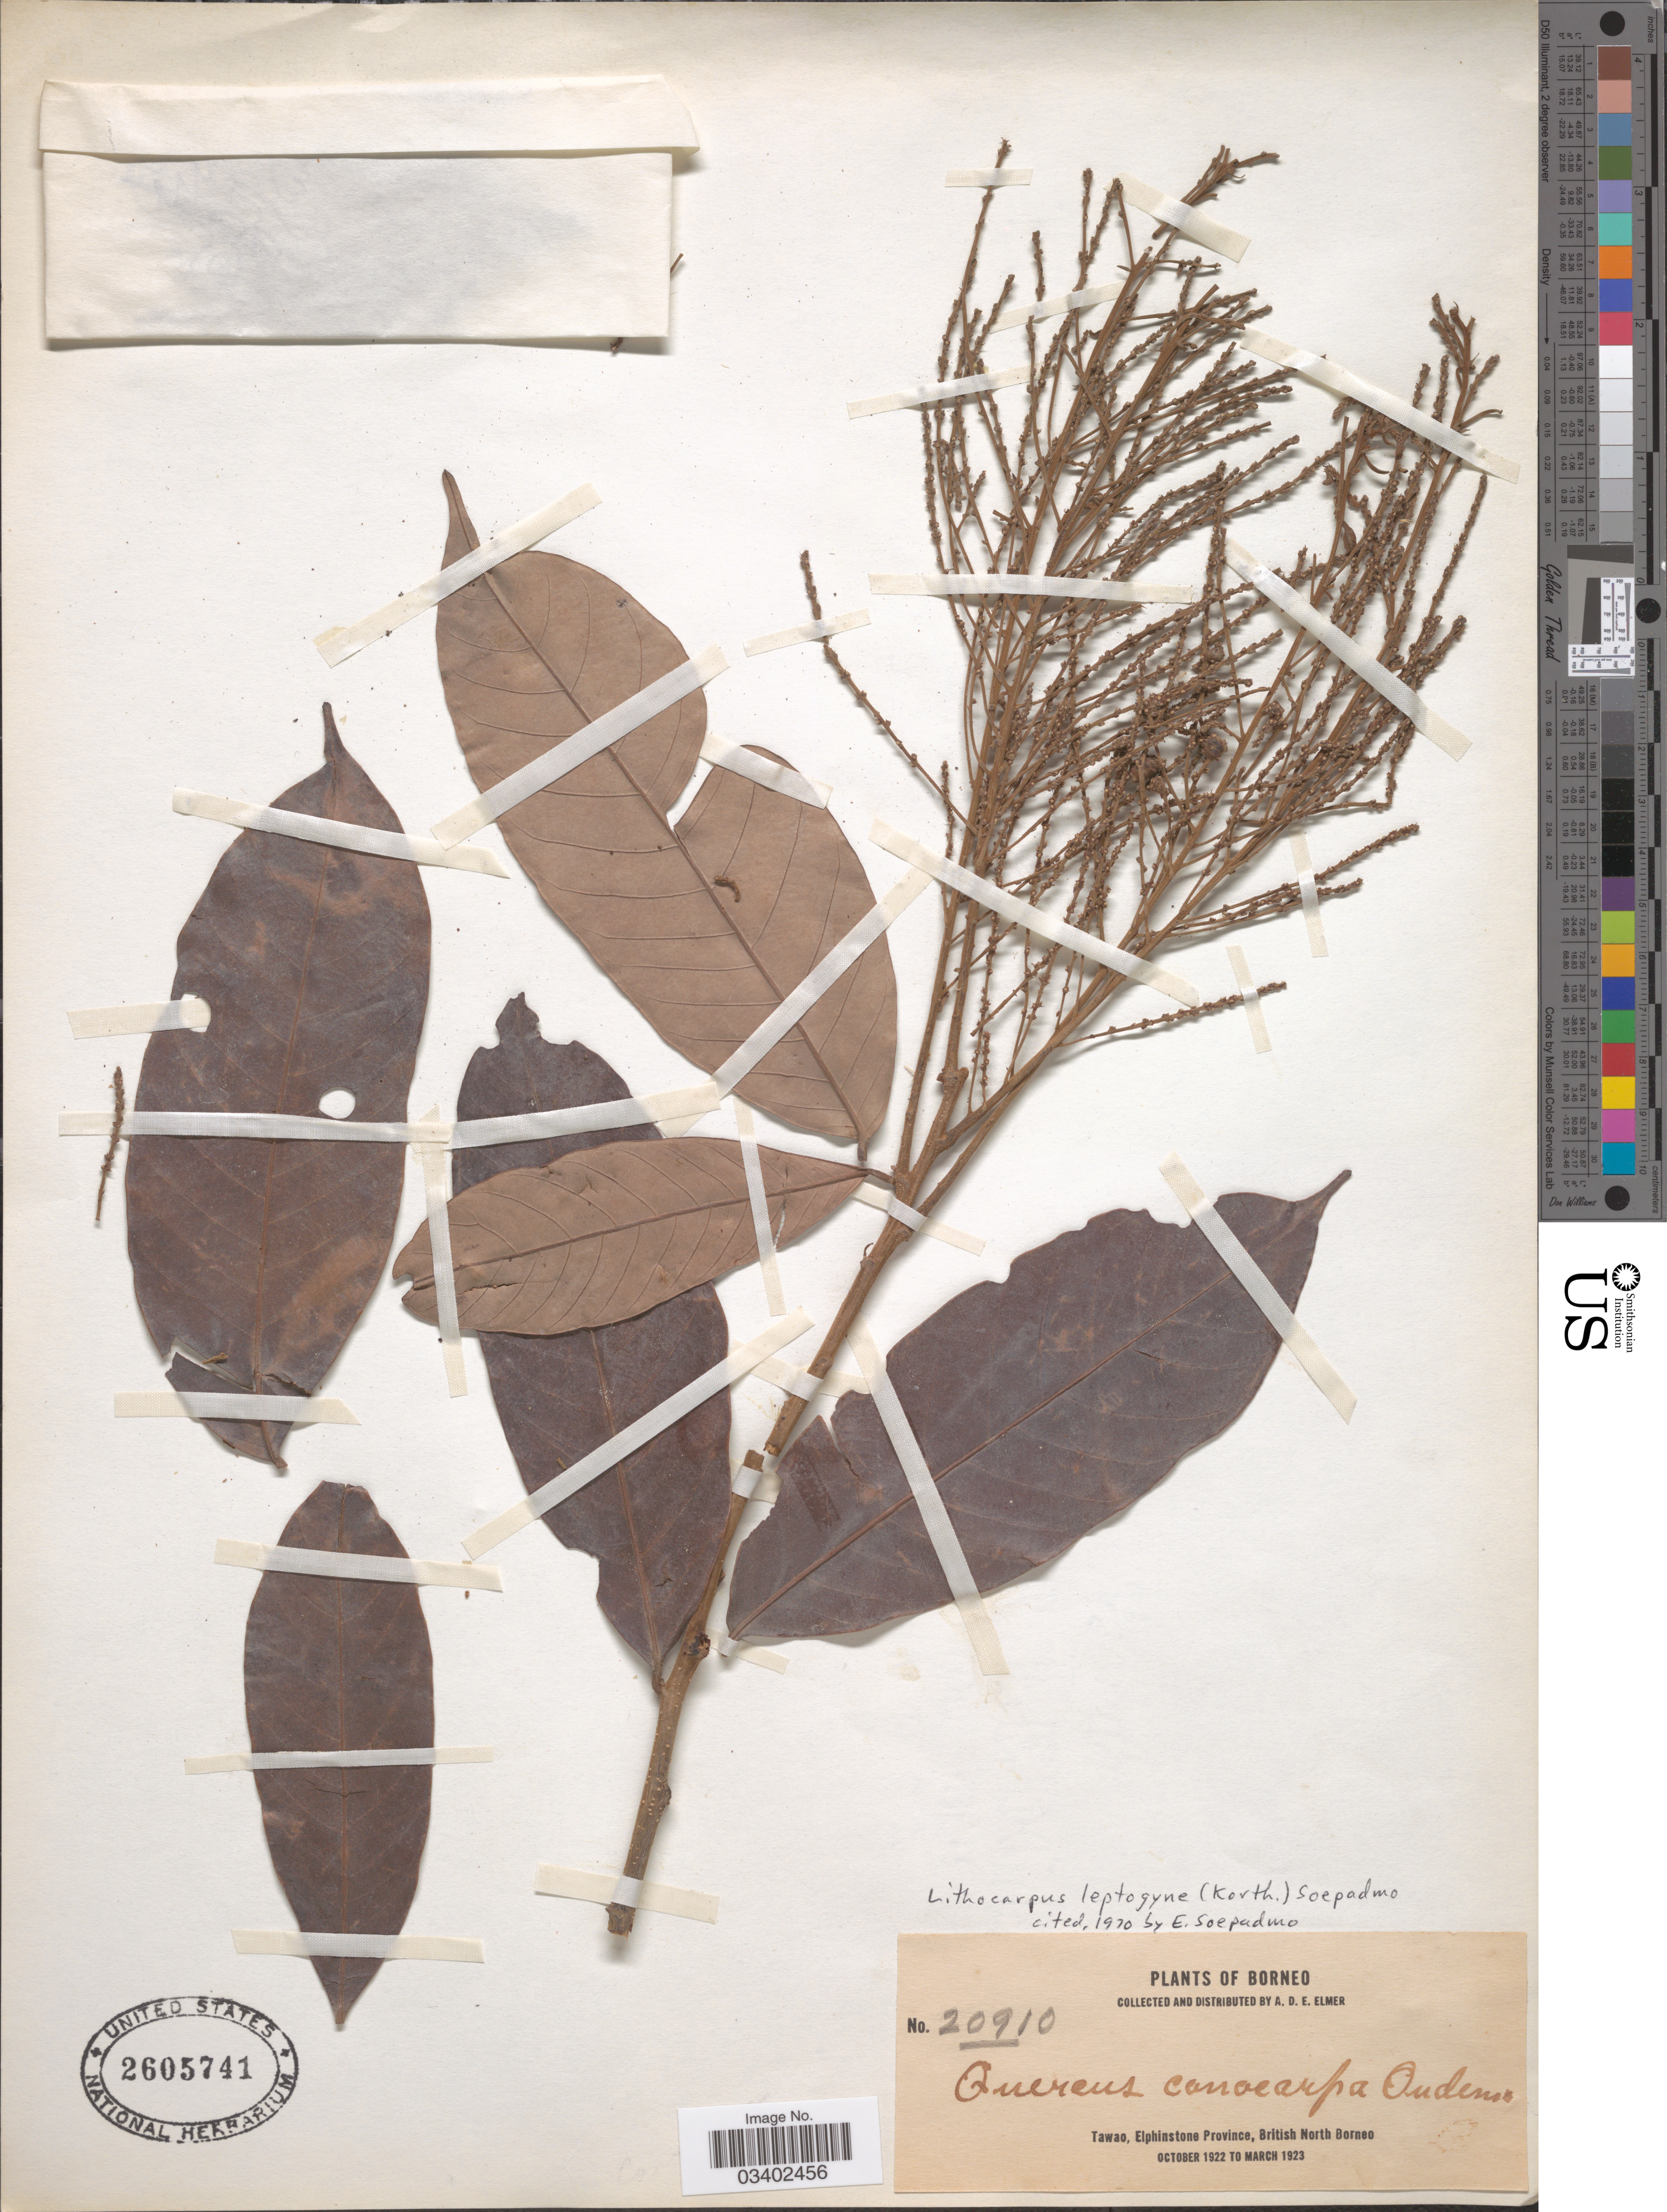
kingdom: Plantae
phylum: Tracheophyta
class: Magnoliopsida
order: Fagales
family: Fagaceae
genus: Lithocarpus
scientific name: Lithocarpus leptogyne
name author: (Korth.) Soepadmo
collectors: A. D. E. Elmer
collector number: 20910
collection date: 1922-10/1923-03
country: Malaysia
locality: Borneo. Tawao, Elphinstone Province, British North Borneo.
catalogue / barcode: US 2605741